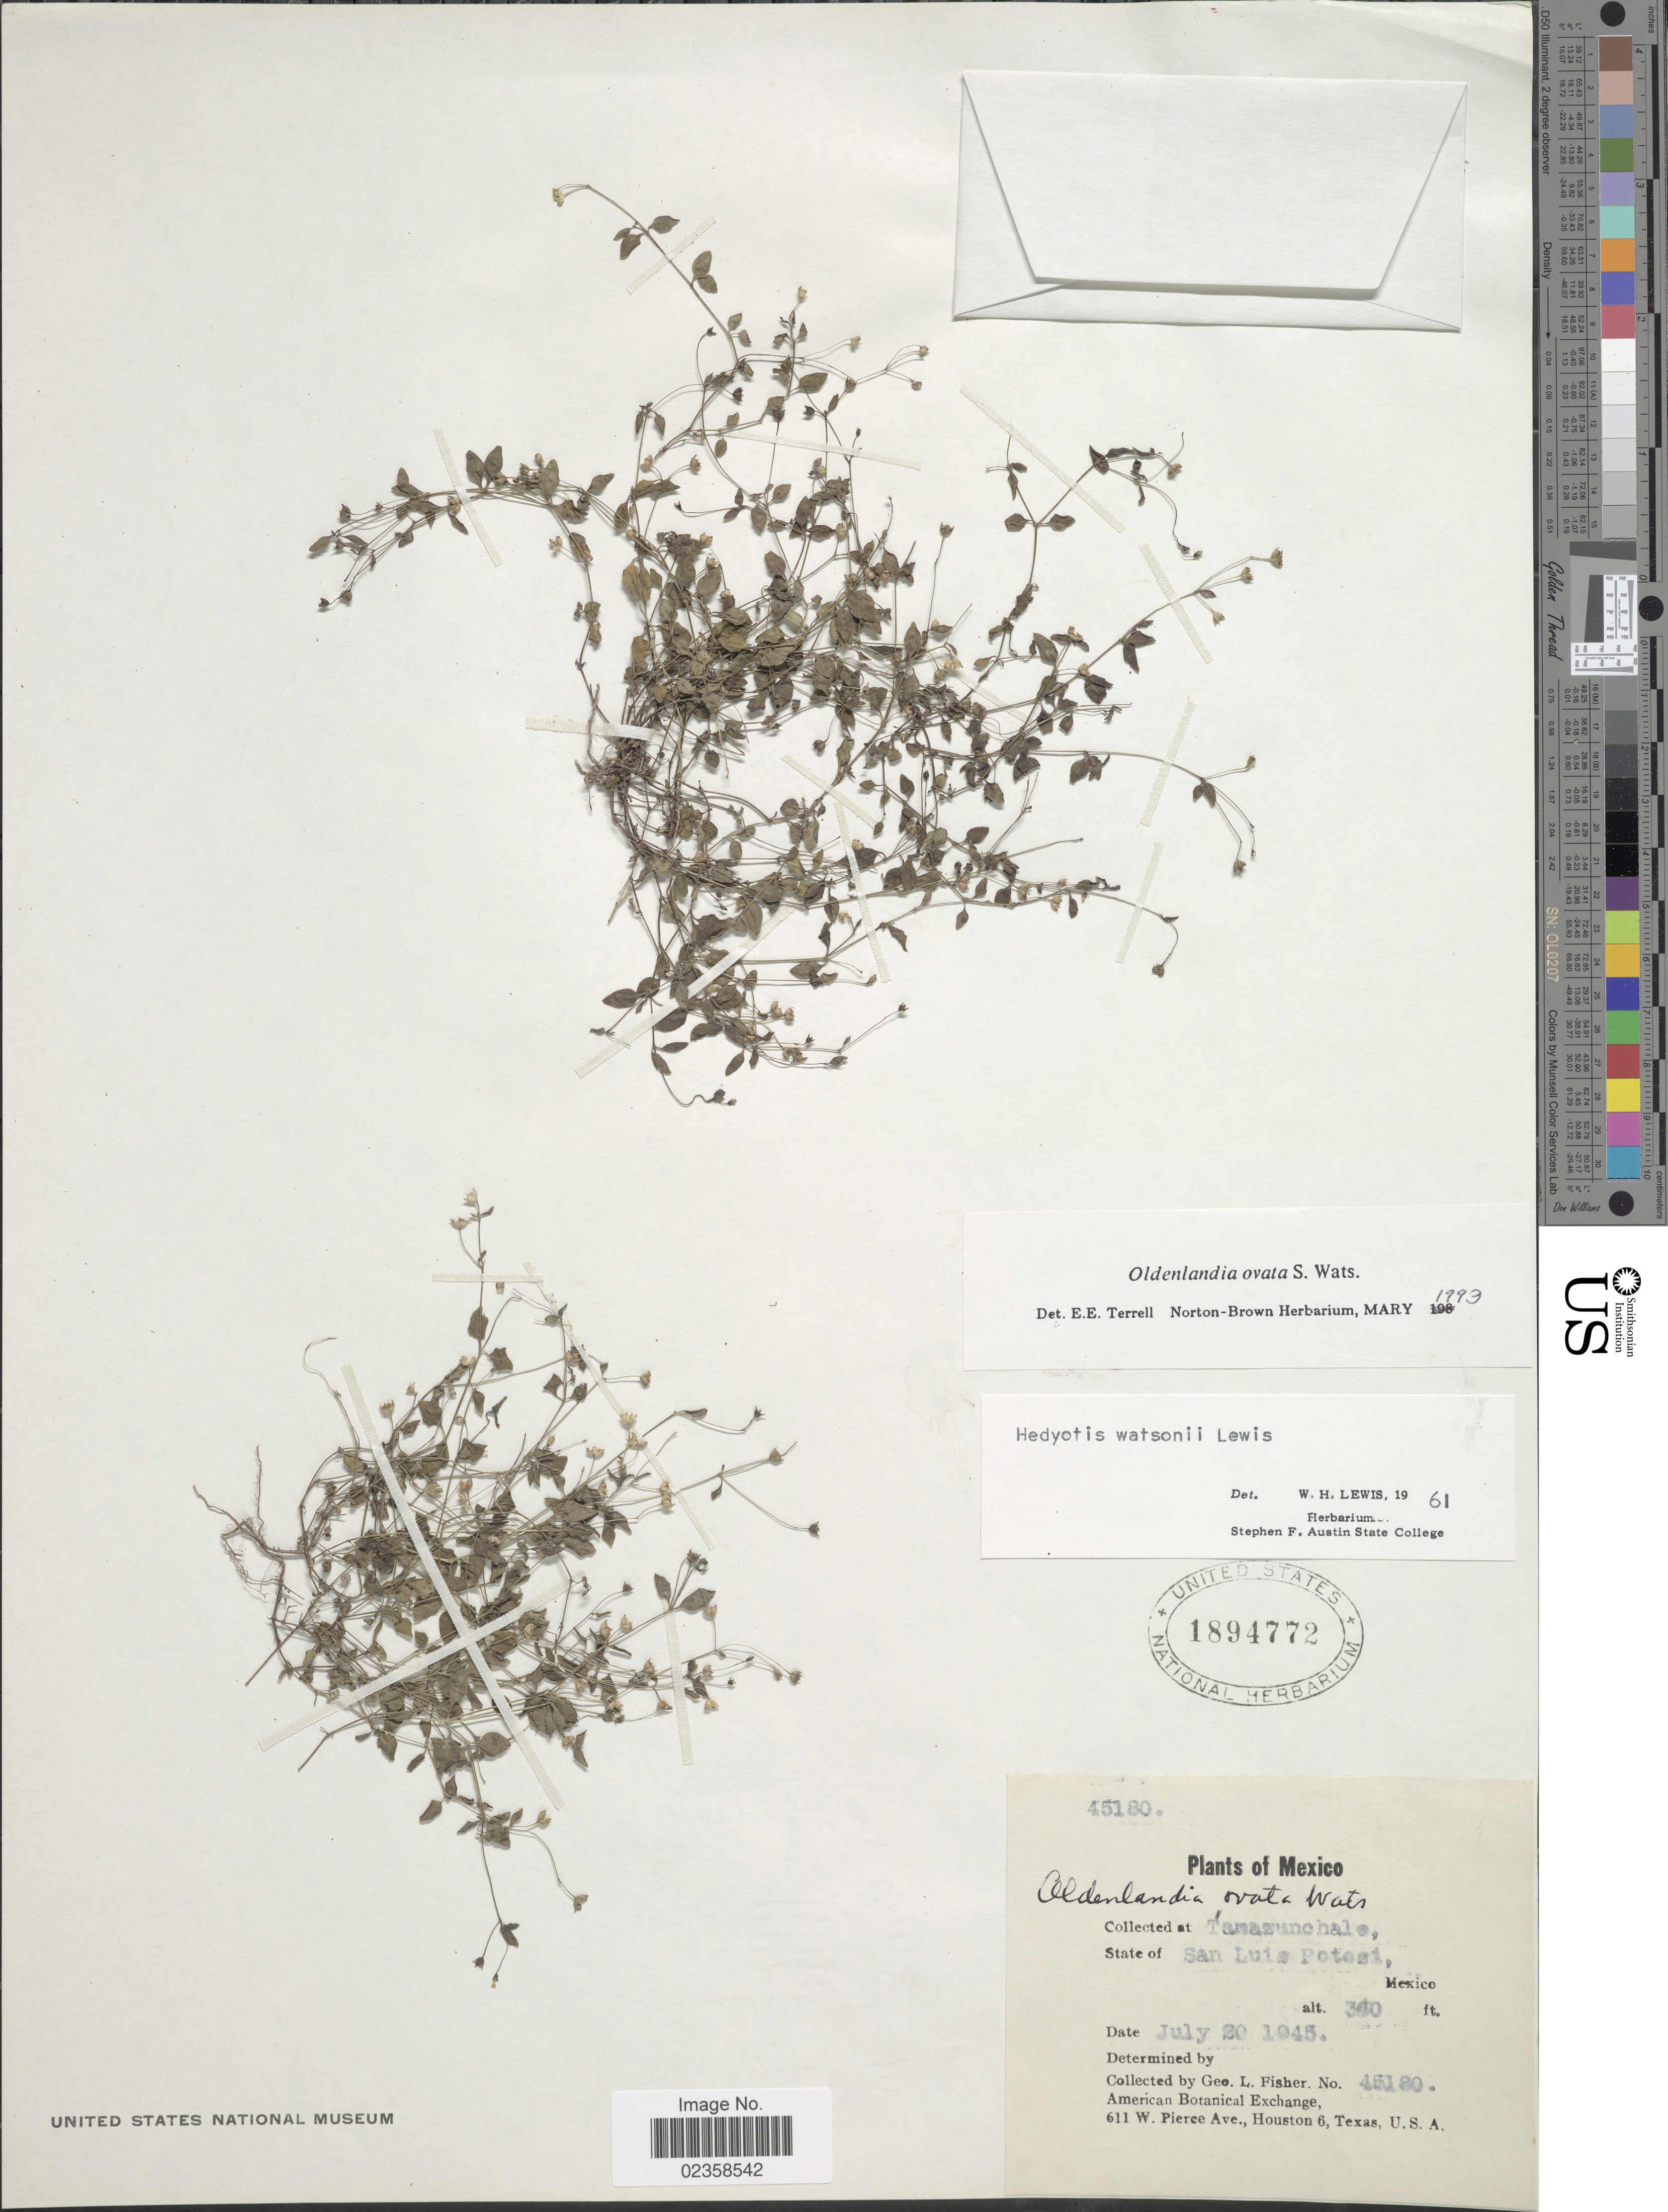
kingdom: Plantae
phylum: Tracheophyta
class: Magnoliopsida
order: Gentianales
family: Rubiaceae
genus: Oldenlandia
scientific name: Oldenlandia ovata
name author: S. Watson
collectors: G. L. Fisher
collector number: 45120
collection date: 1945-07-20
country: Mexico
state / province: San Luis Potosí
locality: Tamazunchale, State of San Luis Potosi, Mexico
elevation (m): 107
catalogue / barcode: US 1894772